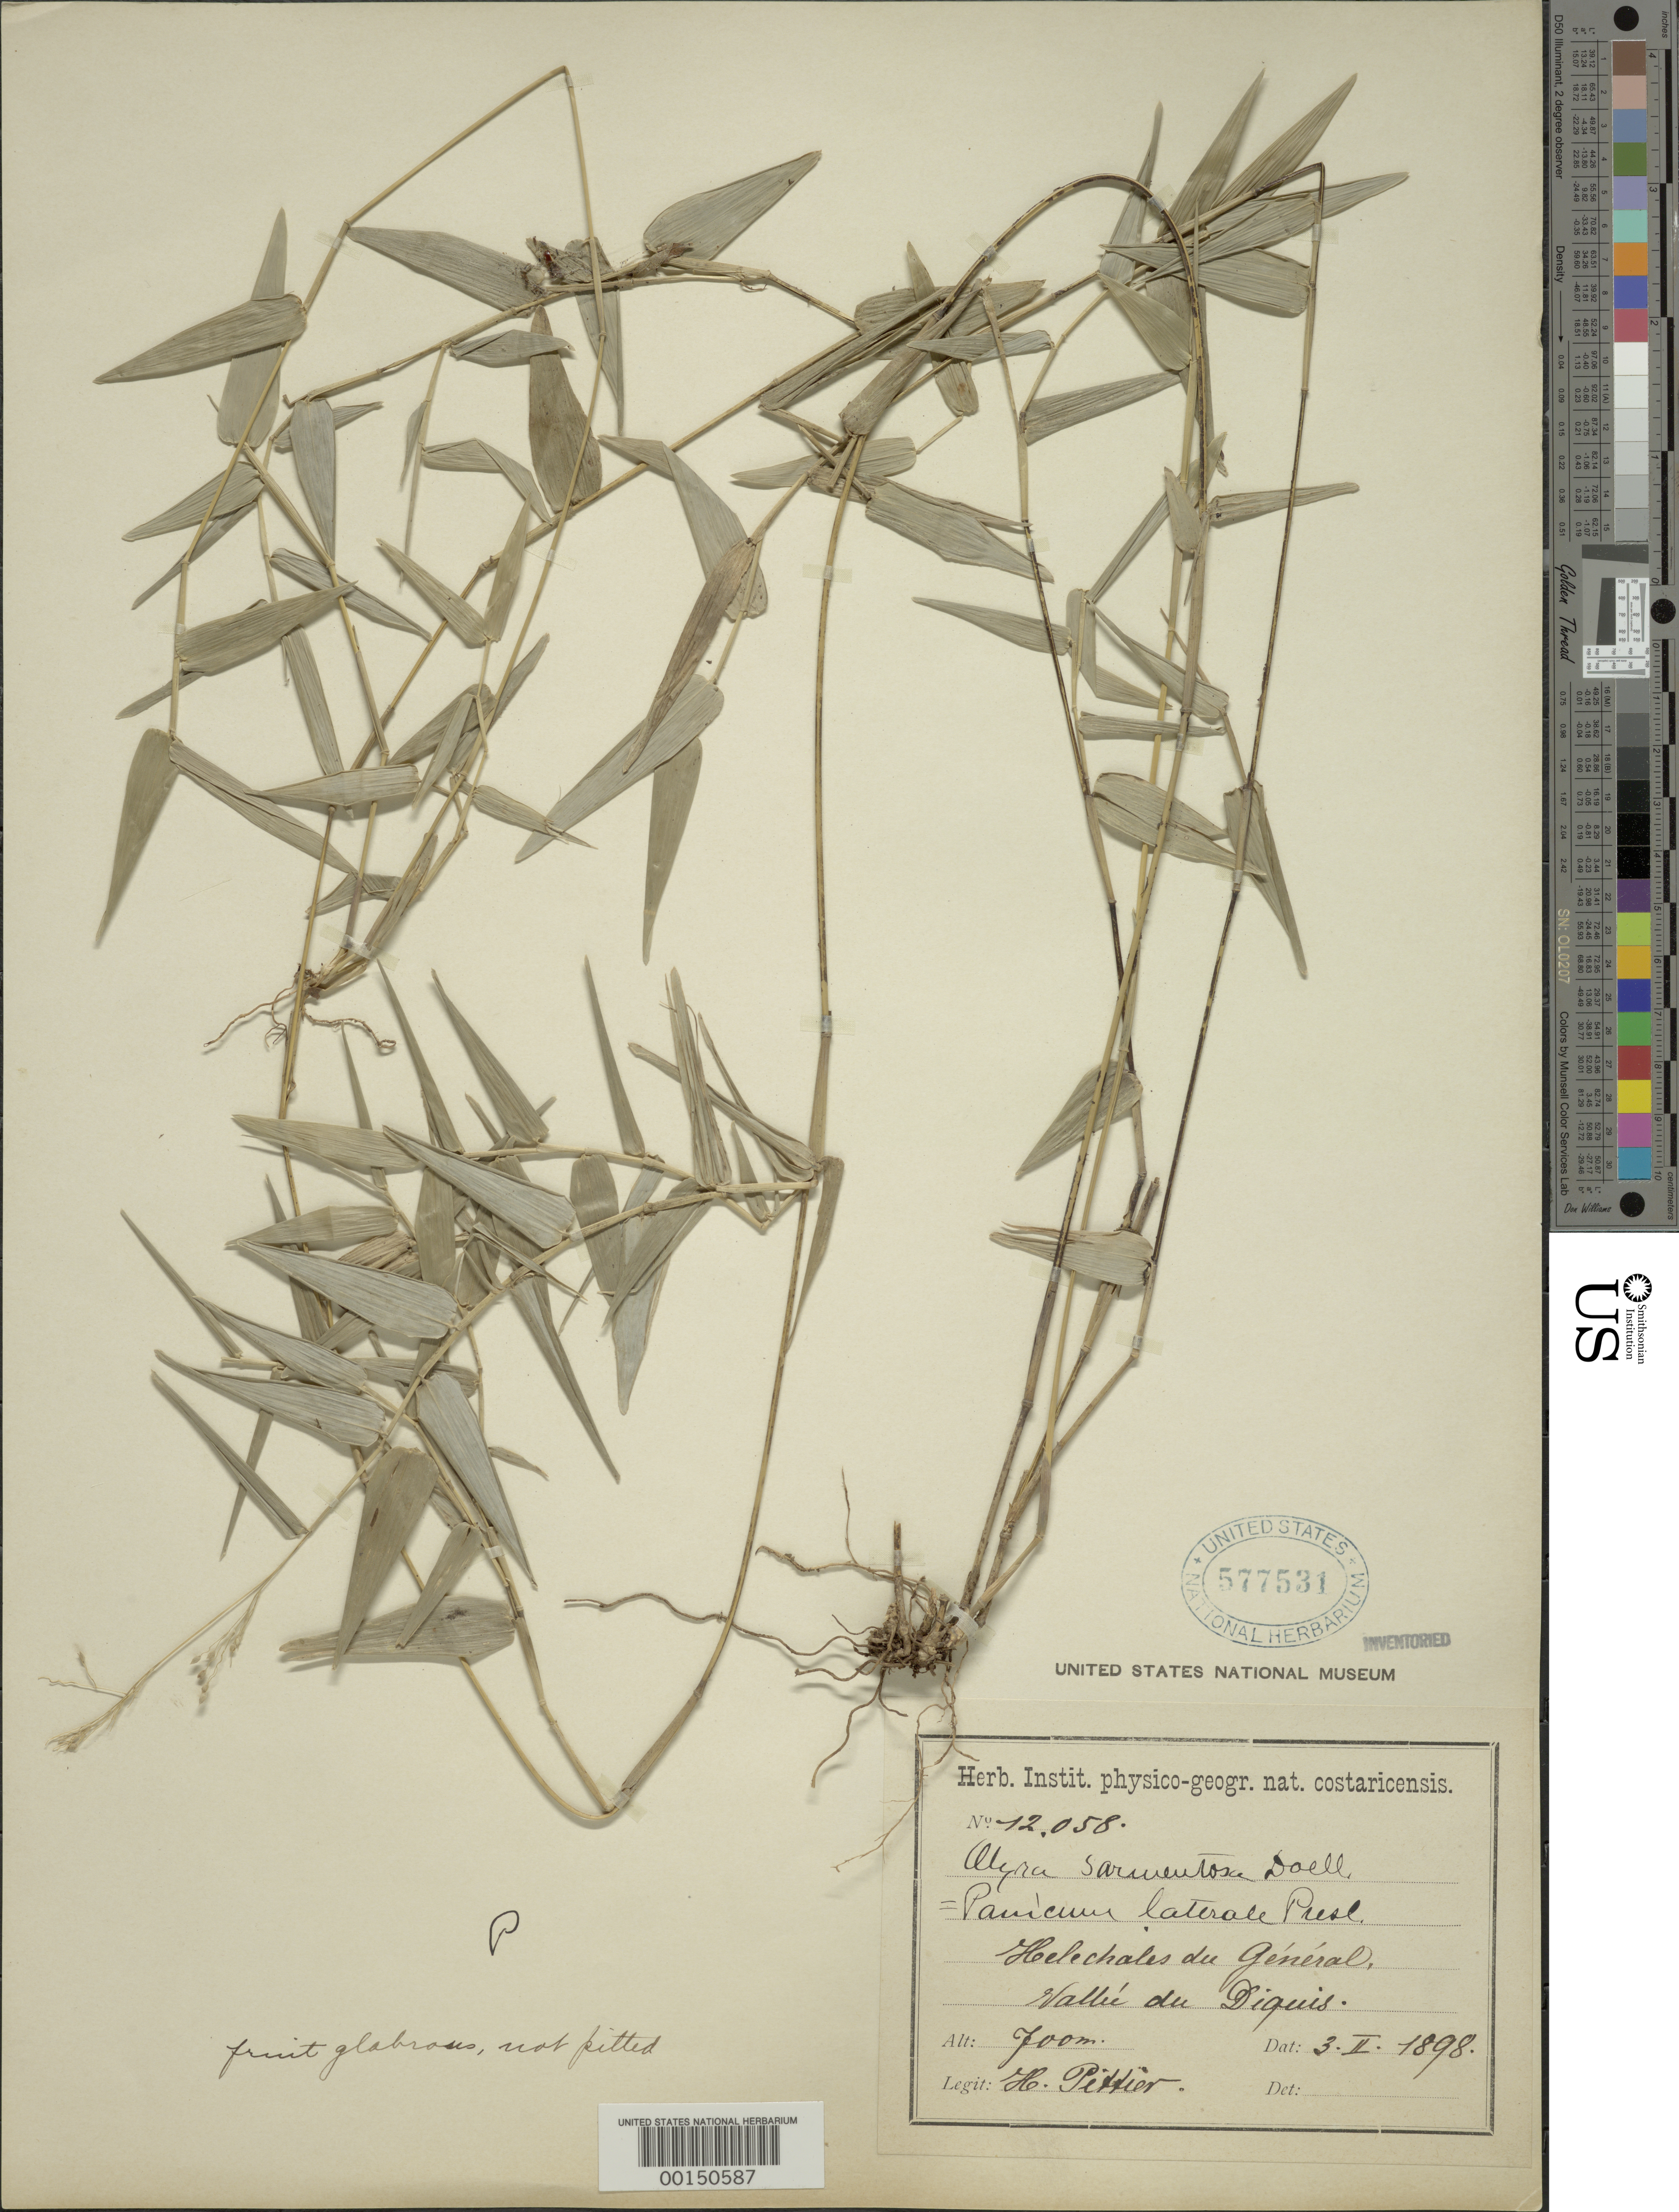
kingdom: Plantae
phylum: Tracheophyta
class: Liliopsida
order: Poales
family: Poaceae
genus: Parodiolyra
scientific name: Parodiolyra lateralis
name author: (J. Presl ex Nees) Soderstr. & Zuloaga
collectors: Pittier, --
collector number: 12058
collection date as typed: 03 Feb 1898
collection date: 1898-02-03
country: Costa Rica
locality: Vallee du Diguis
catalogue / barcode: US 577531